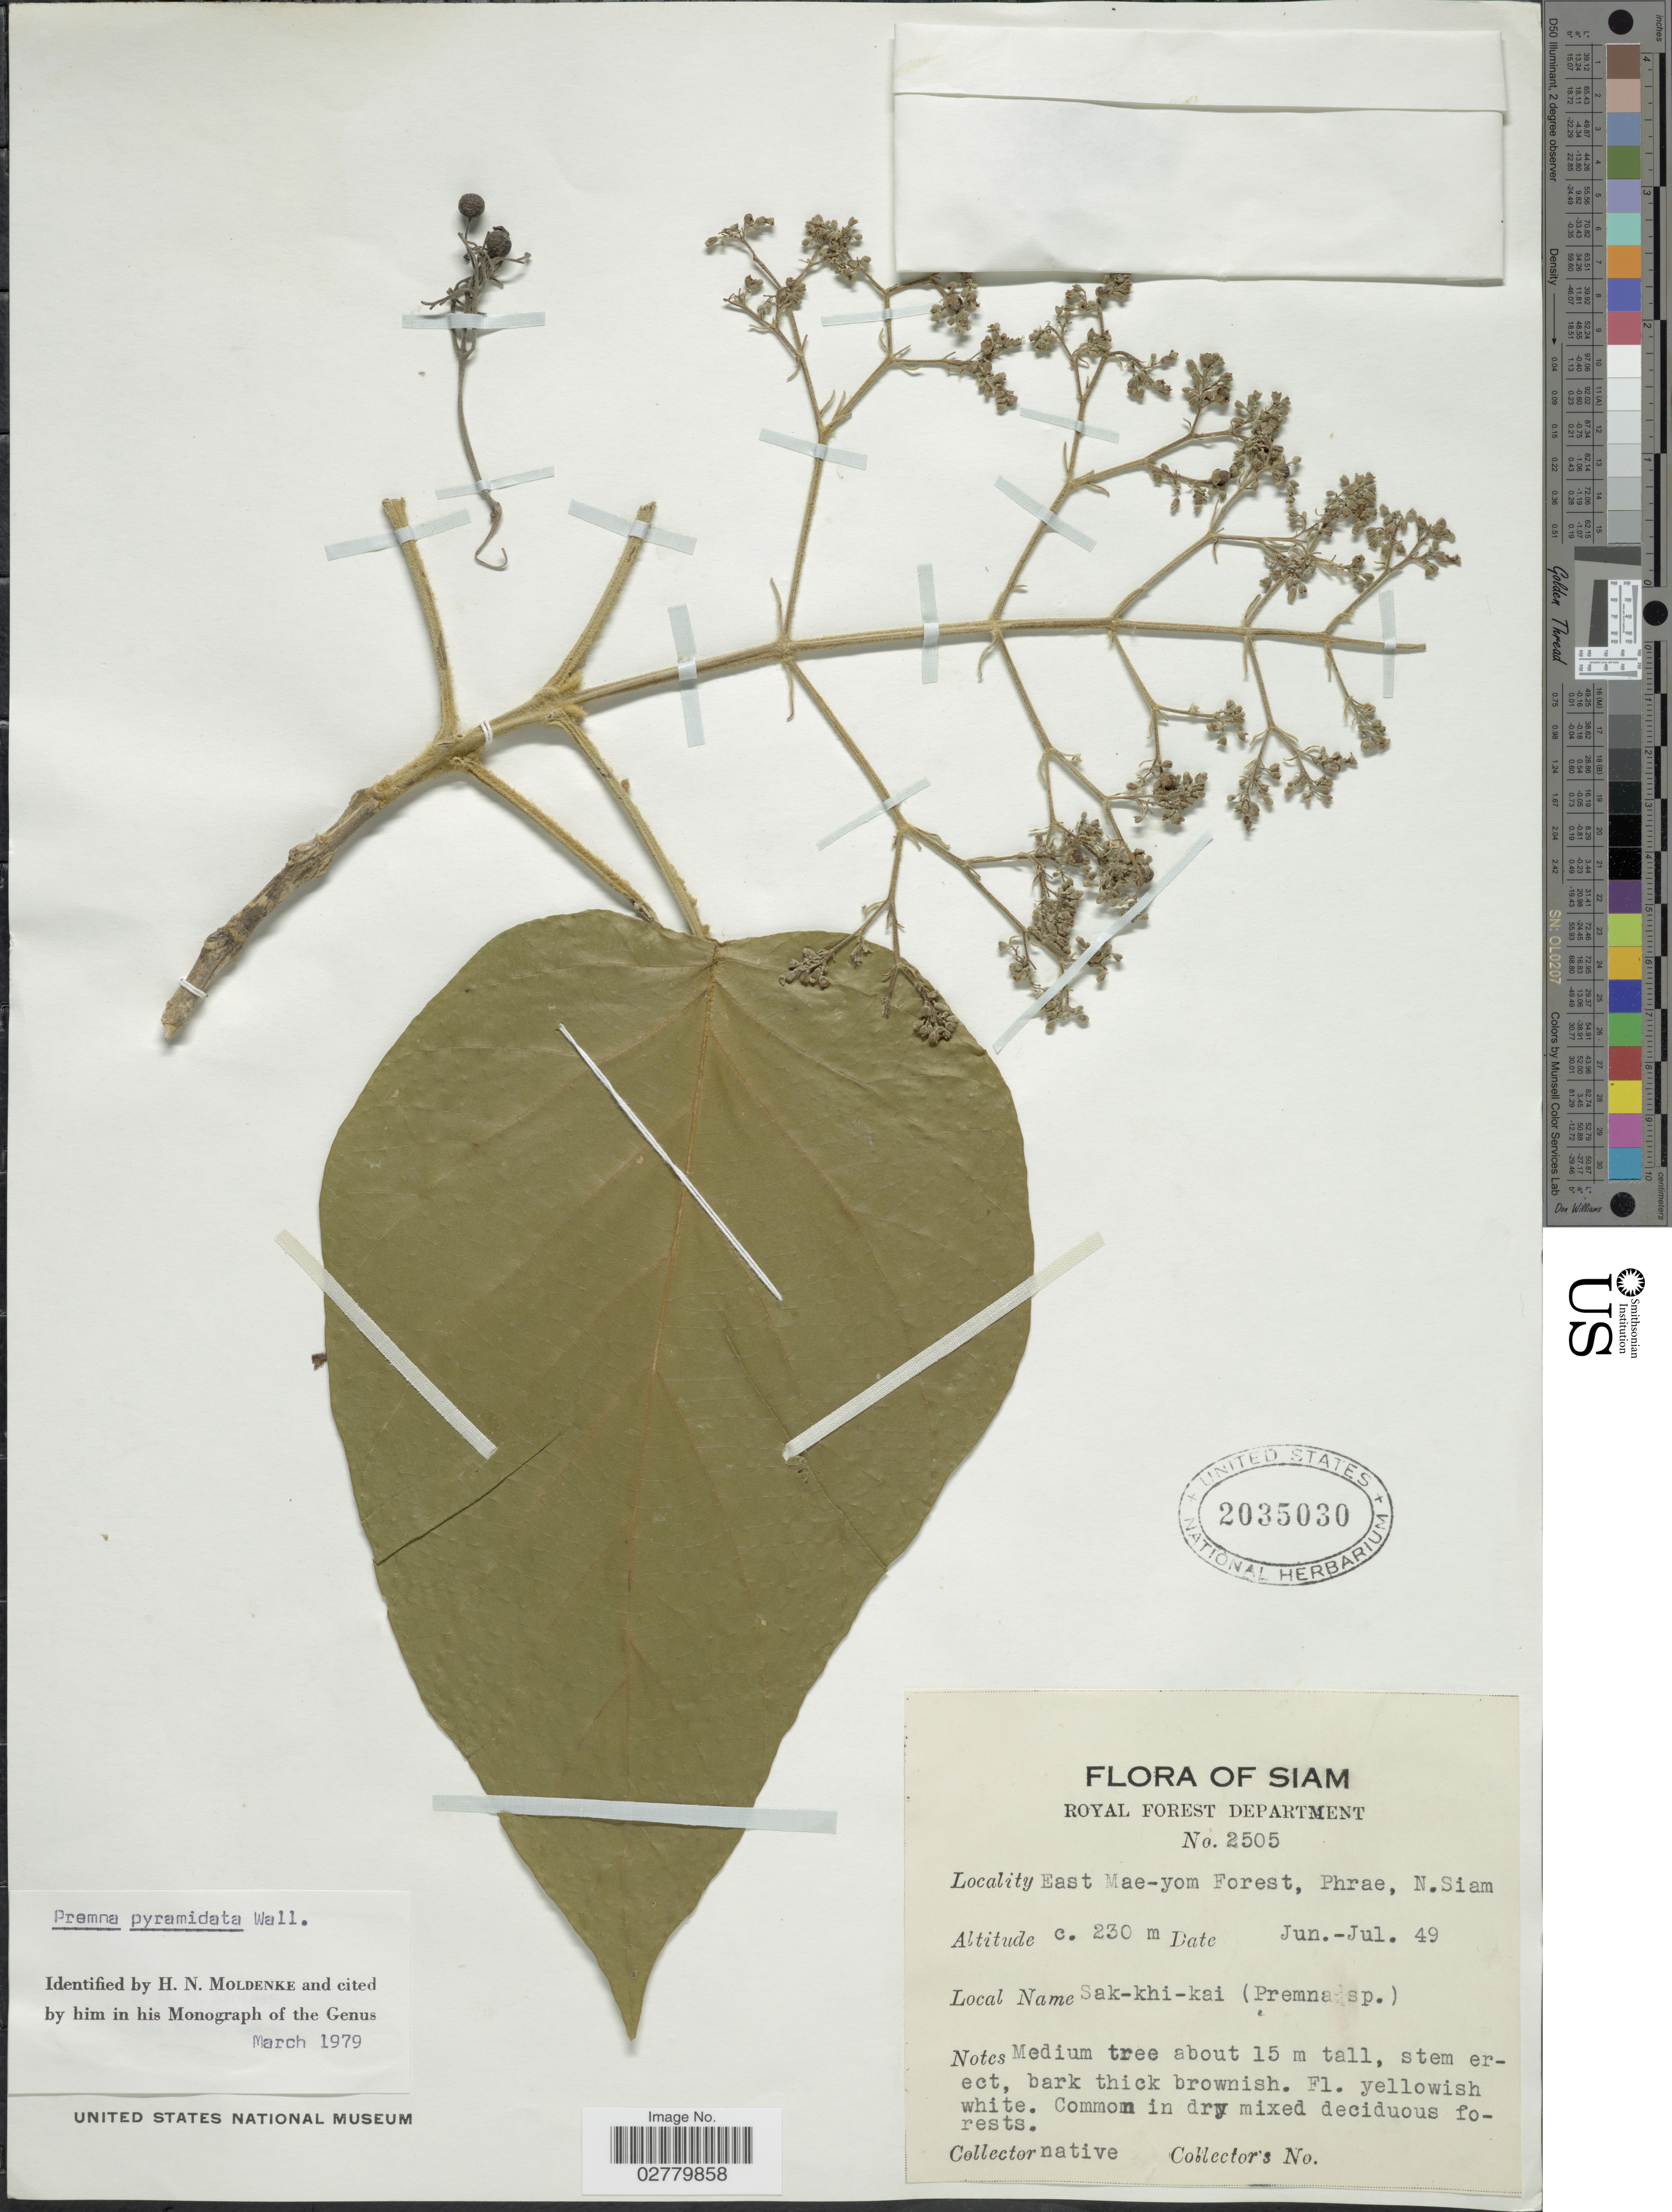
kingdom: Plantae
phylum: Tracheophyta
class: Magnoliopsida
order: Lamiales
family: Lamiaceae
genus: Premna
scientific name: Premna pyramidata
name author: Wall. ex Schauer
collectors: Native collectors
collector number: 2505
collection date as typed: Transcribed d/m/y: /6/49 to /7/49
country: Thailand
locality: Siam. East Mae-yom Forest, Phrae, N. Siam.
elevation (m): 230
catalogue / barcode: US 2035030